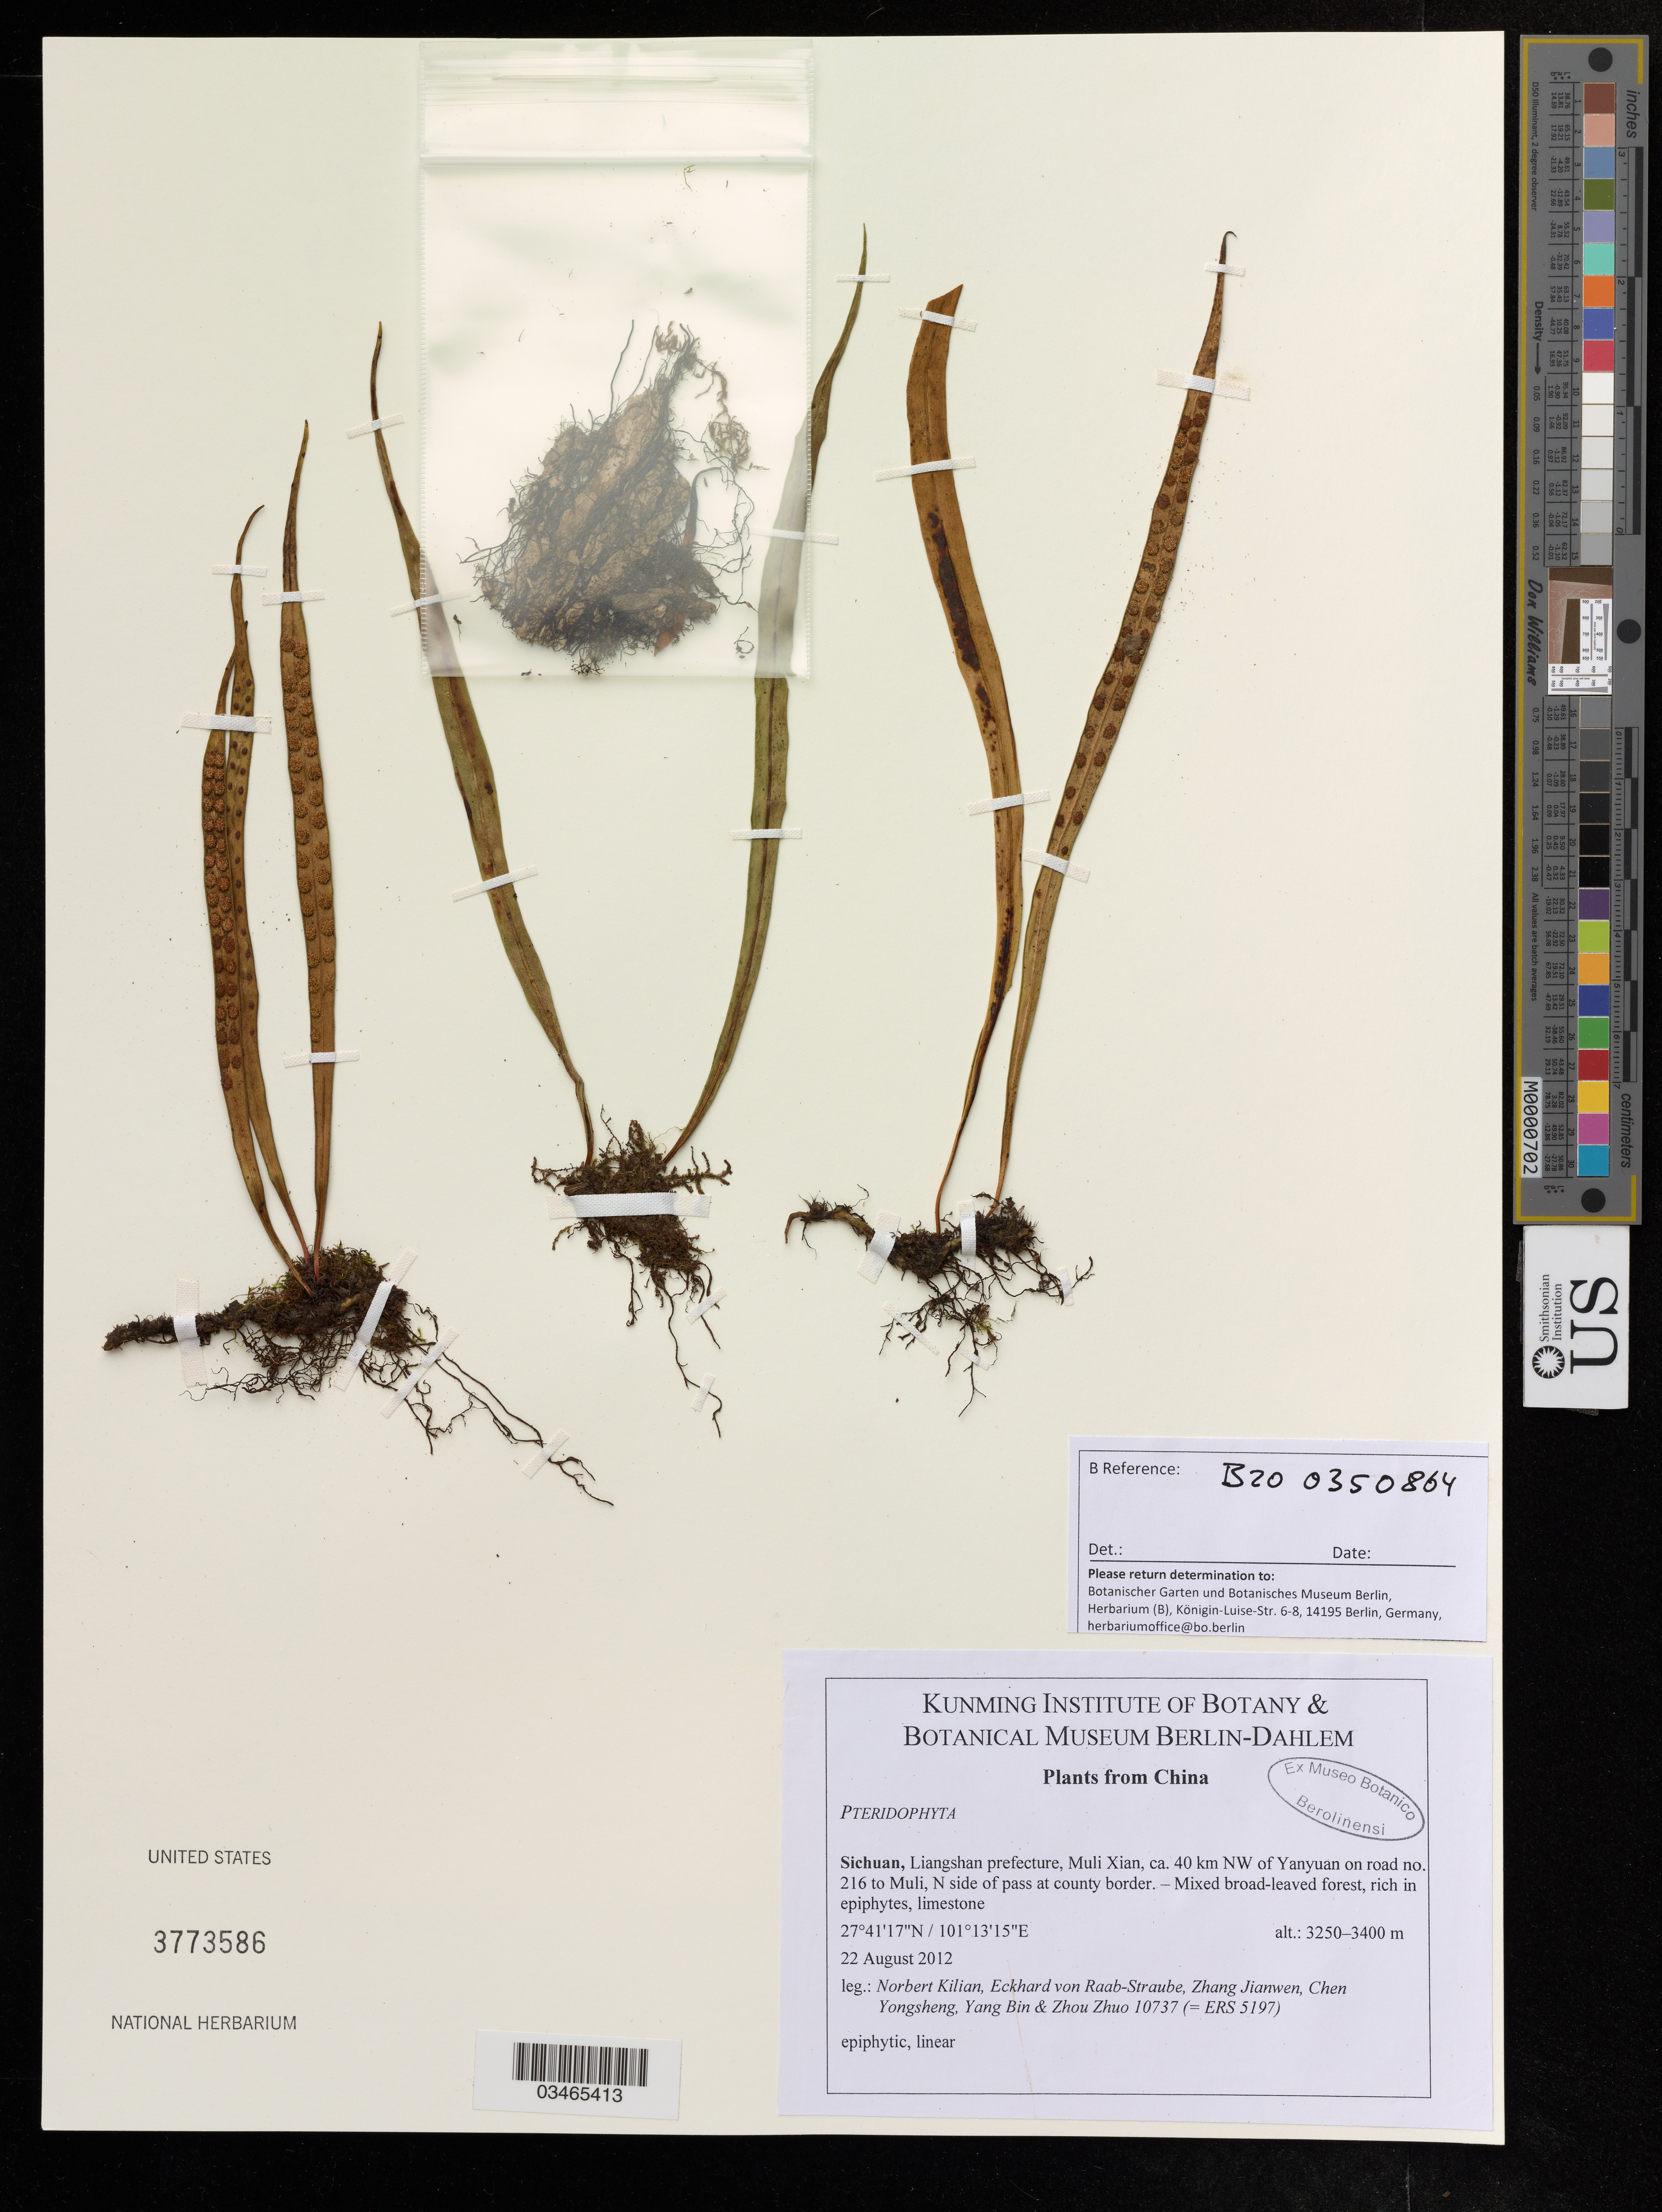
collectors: N. Kilian & E. Raab-Straube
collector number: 10737 (ERS 5197)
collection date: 2012-08-22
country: China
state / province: Sichuan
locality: Liangshan prefecture, Muli Xian, ca. 40 km NW of Yanyuan on road no. 216 to Muli, N side of pass at county border.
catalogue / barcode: US 3773586